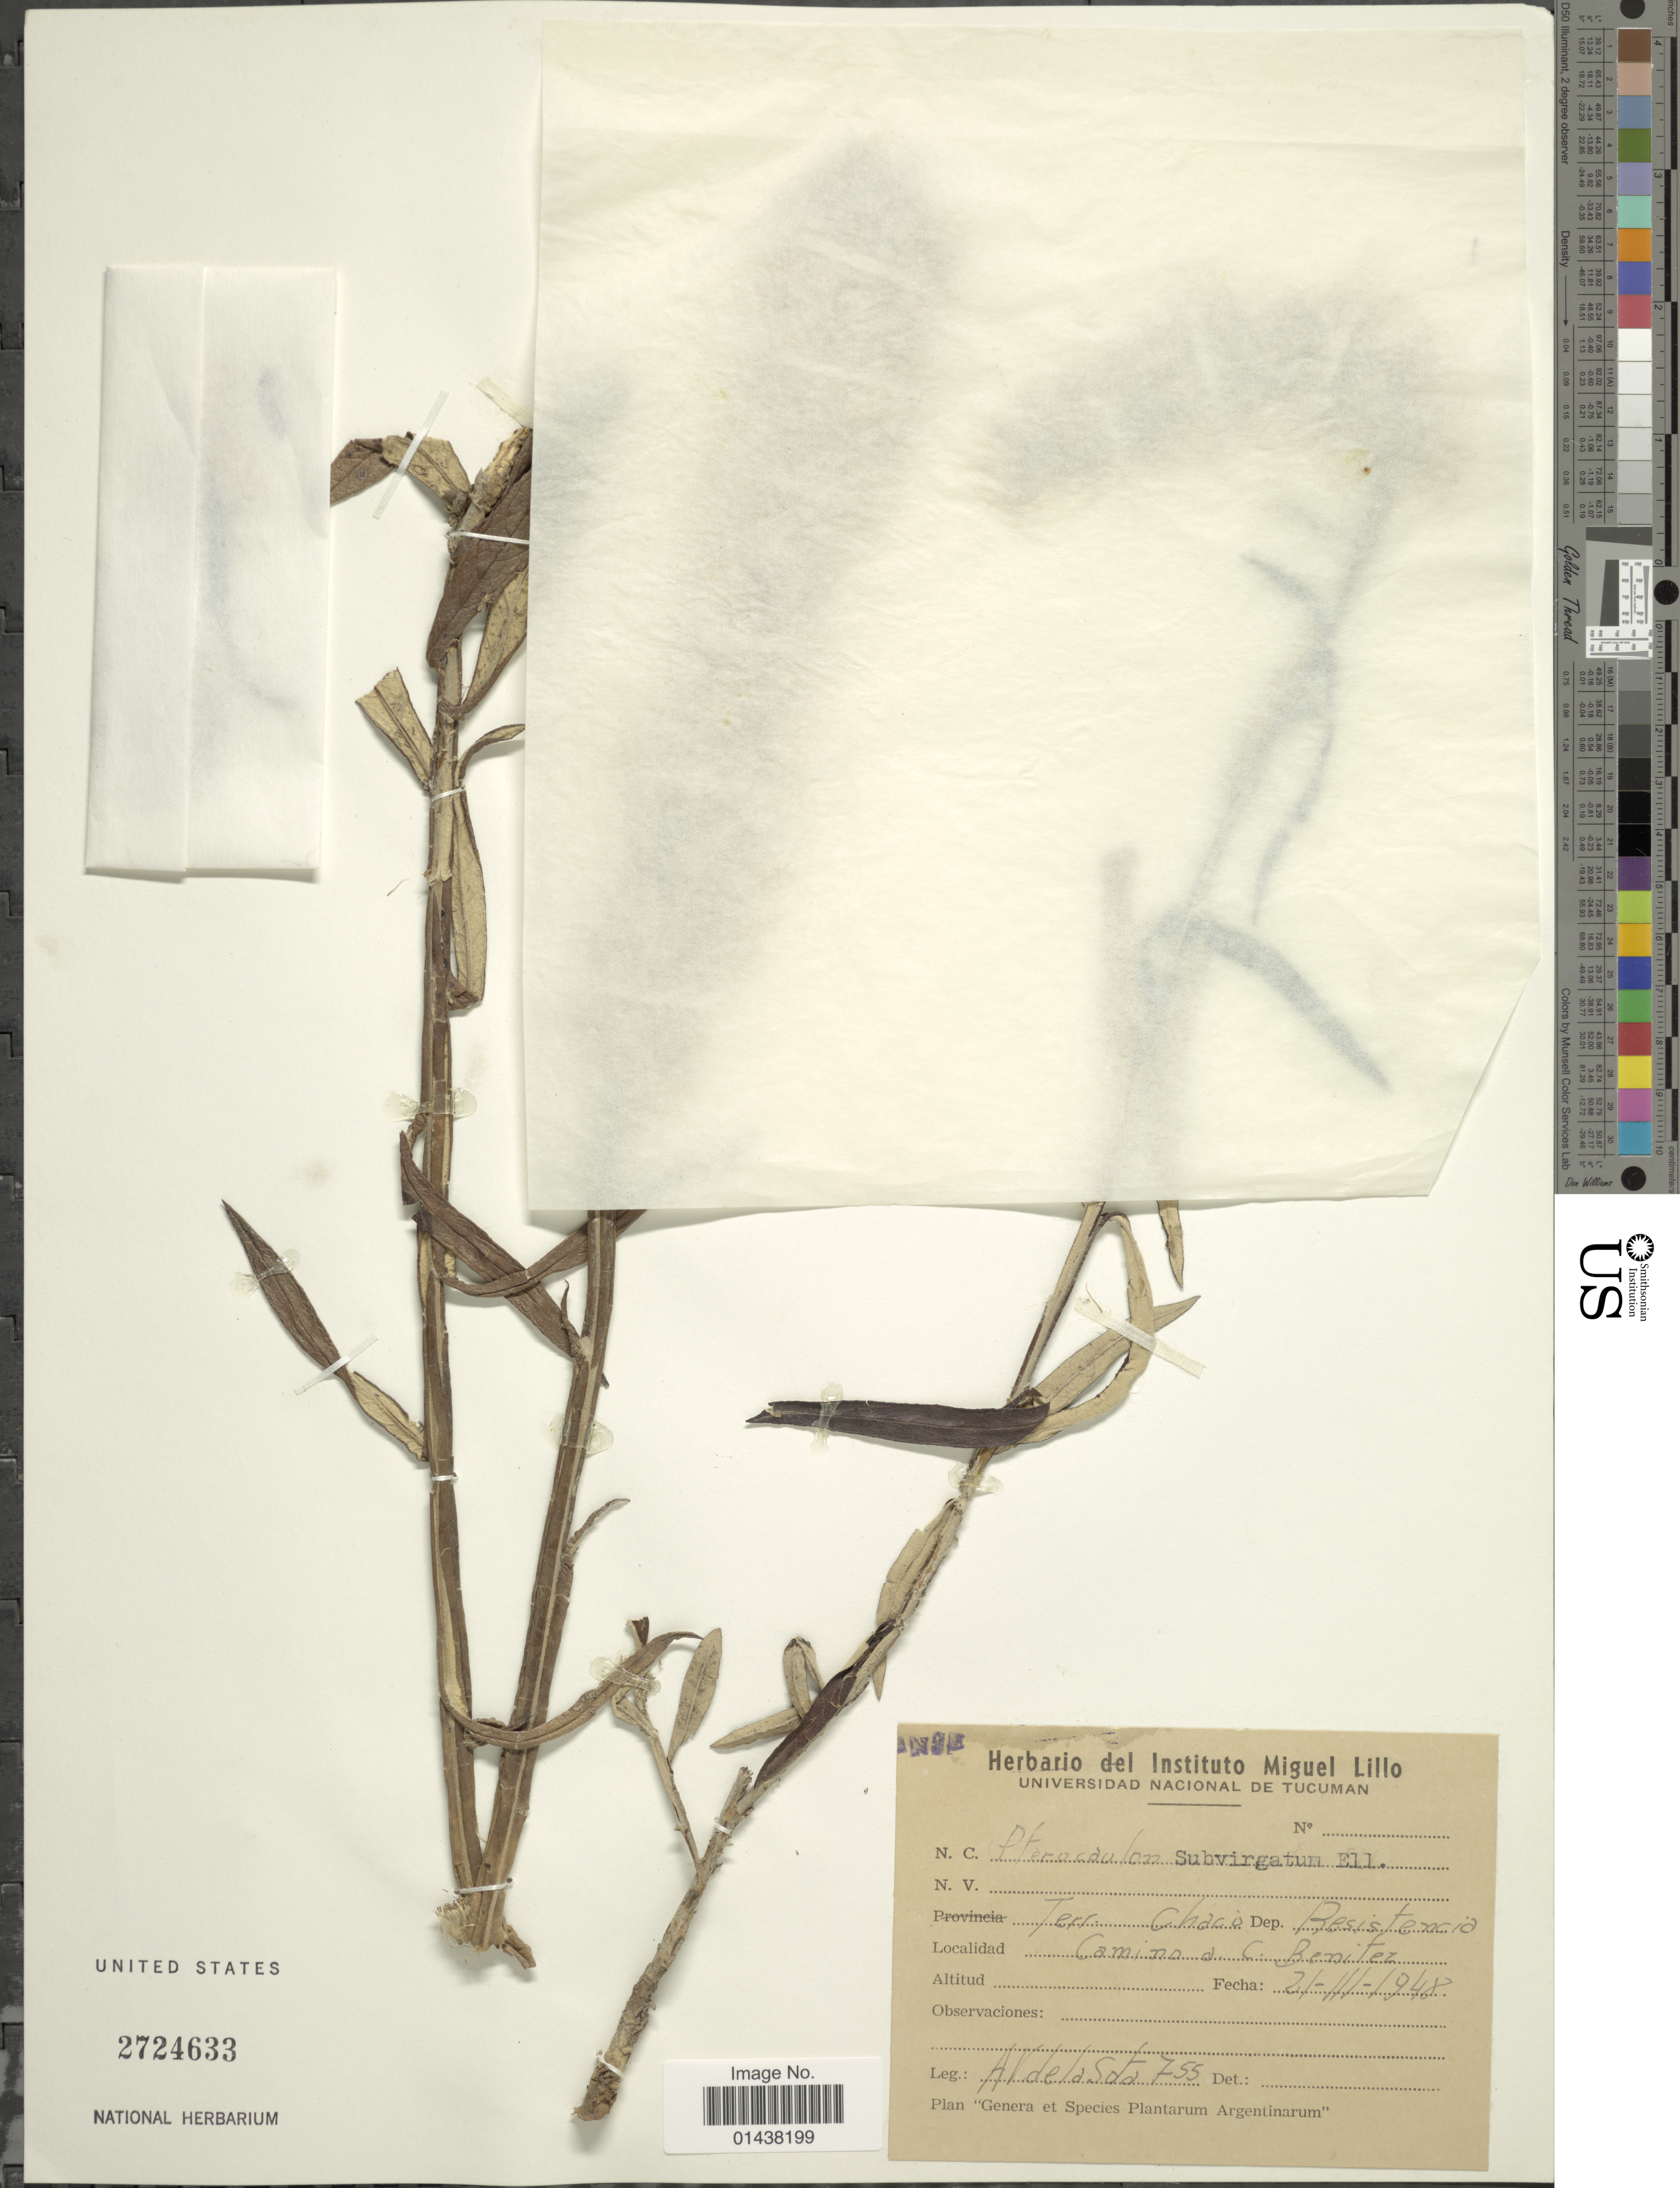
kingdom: Plantae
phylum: Tracheophyta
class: Magnoliopsida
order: Asterales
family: Asteraceae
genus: Pterocaulon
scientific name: Pterocaulon subvirgatum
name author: Malme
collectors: A. De la sota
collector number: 755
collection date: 1948-03-21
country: Argentina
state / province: Chaco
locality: Dep. Resistencia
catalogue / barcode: US 2724633